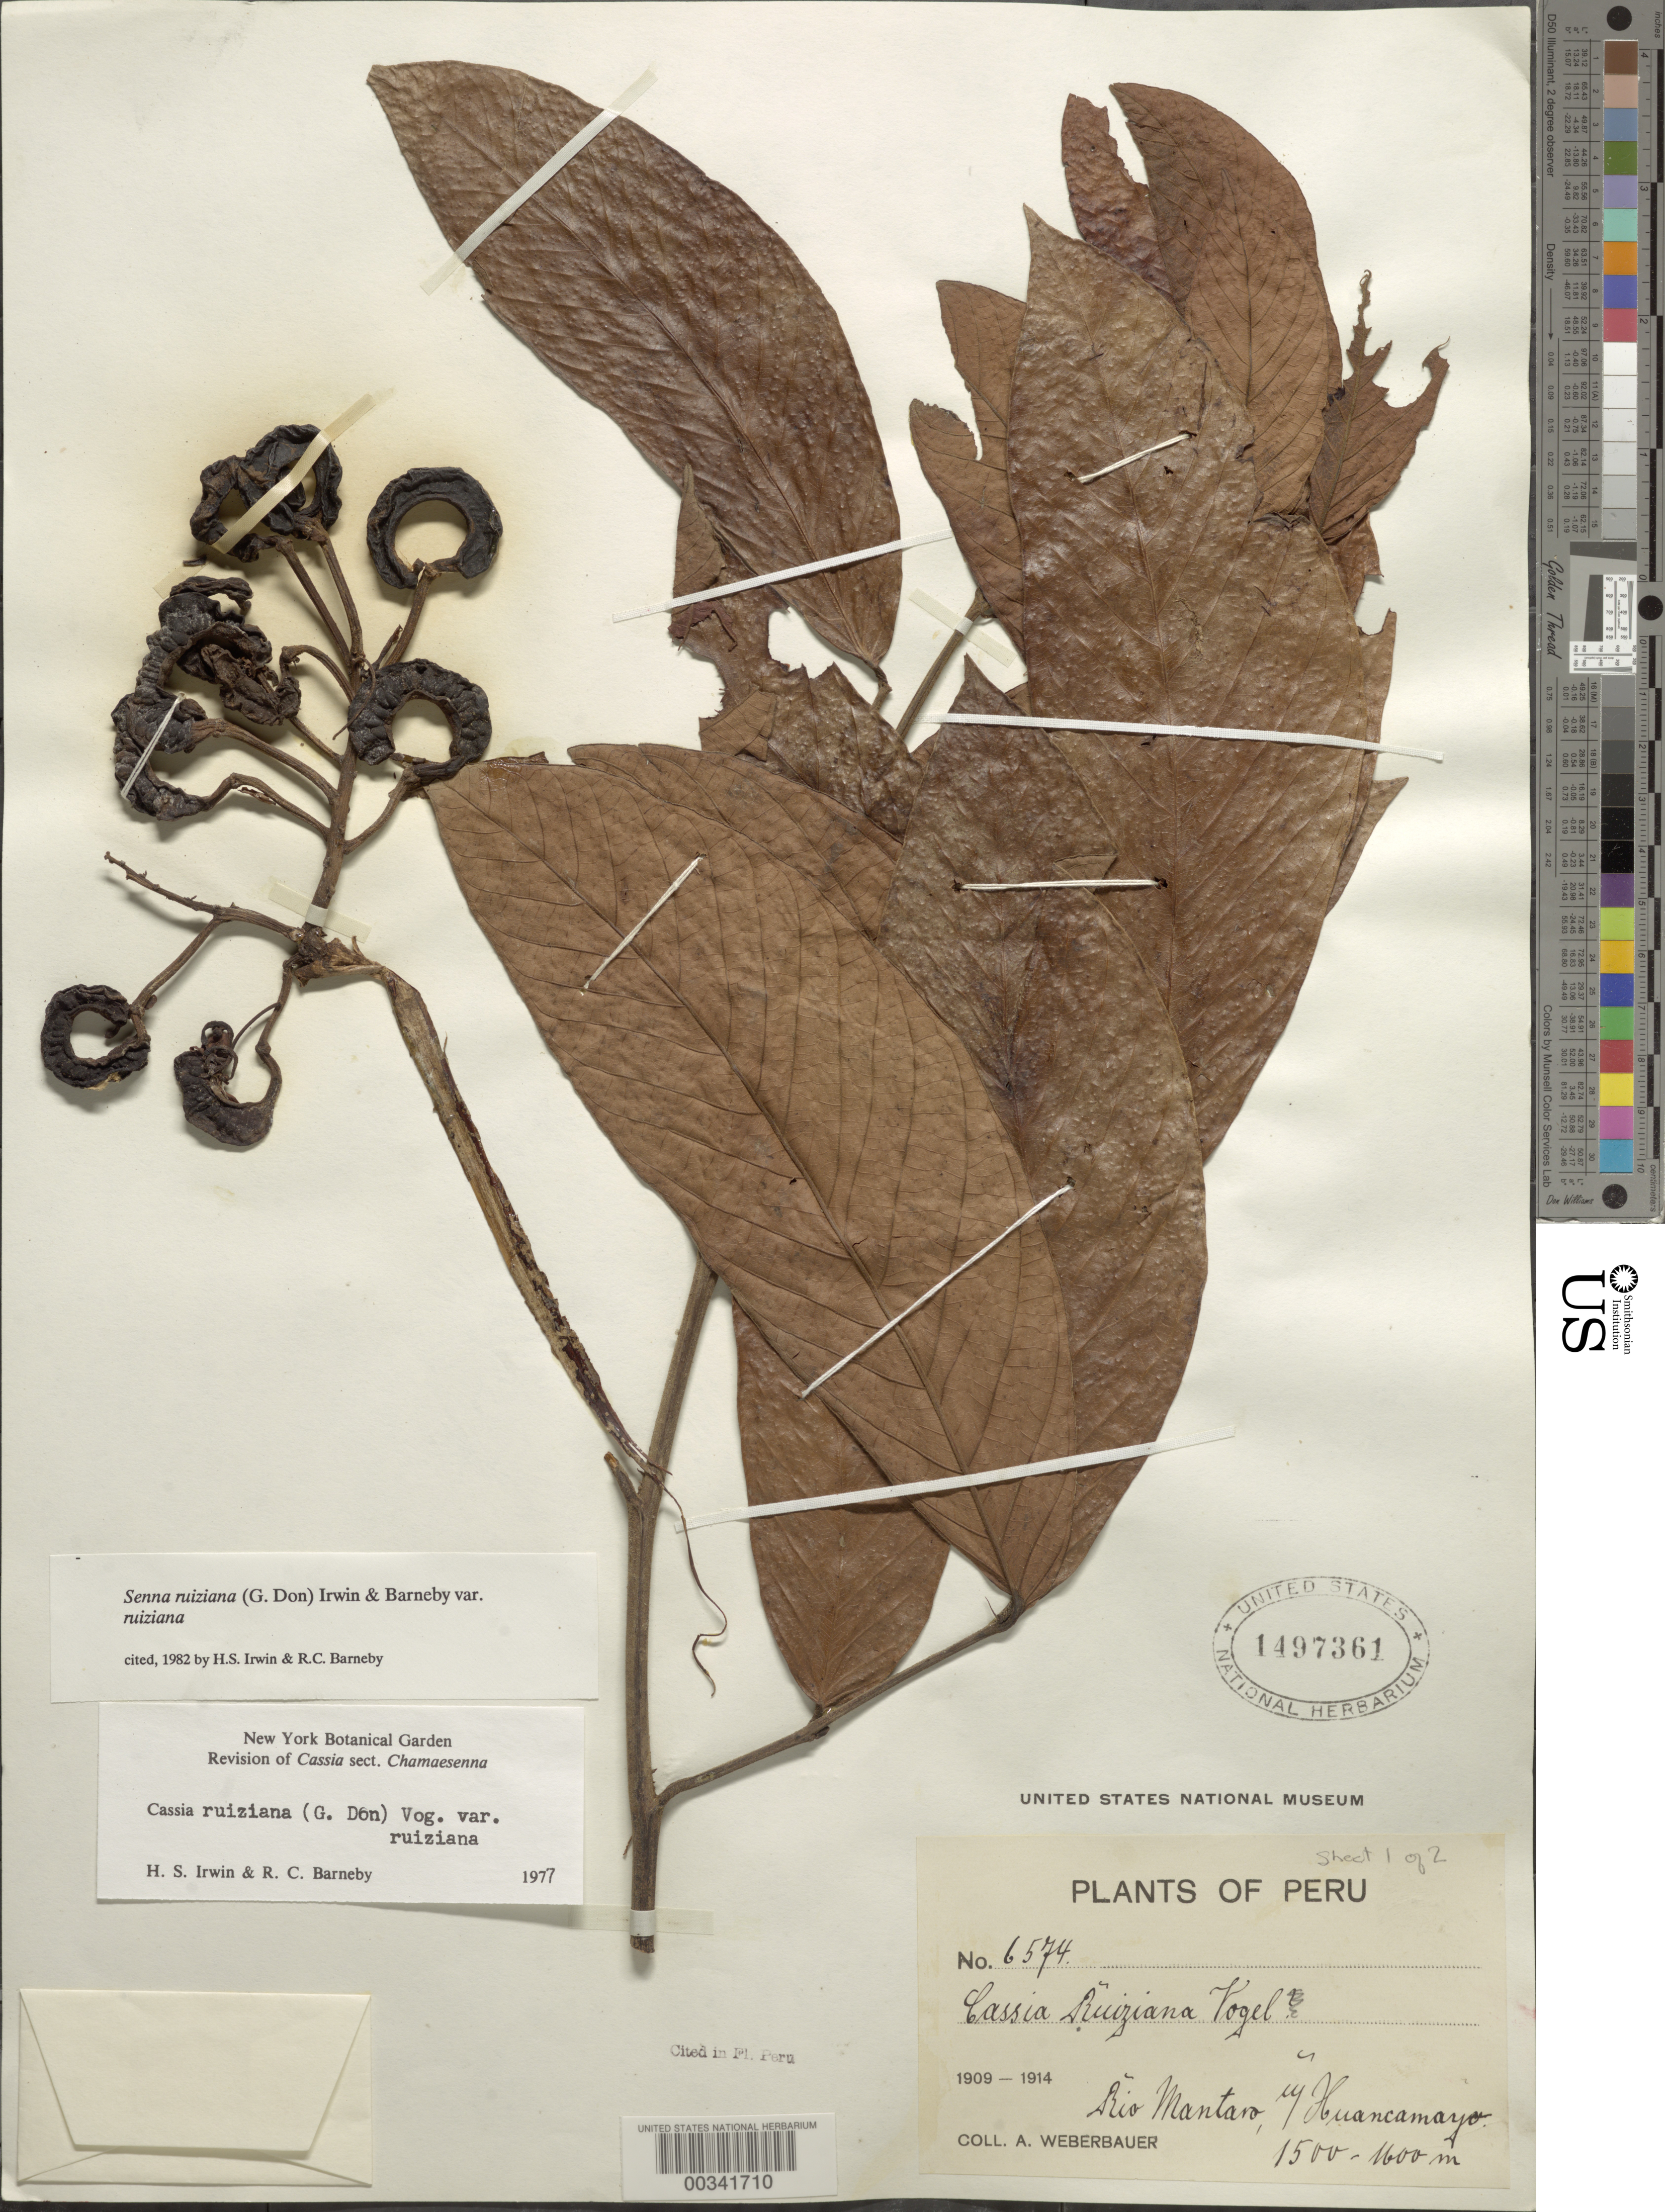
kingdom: Plantae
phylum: Tracheophyta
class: Magnoliopsida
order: Fabales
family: Fabaceae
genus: Senna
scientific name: Senna ruiziana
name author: (G. Don) H.S. Irwin & Barneby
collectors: A. Weberbauer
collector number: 6574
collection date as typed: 1909 to -- -- 1914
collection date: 1909/1914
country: Peru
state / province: Huancavelica / Junín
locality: Río Mantaro; Huancamayo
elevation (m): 1500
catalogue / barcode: US 1497361